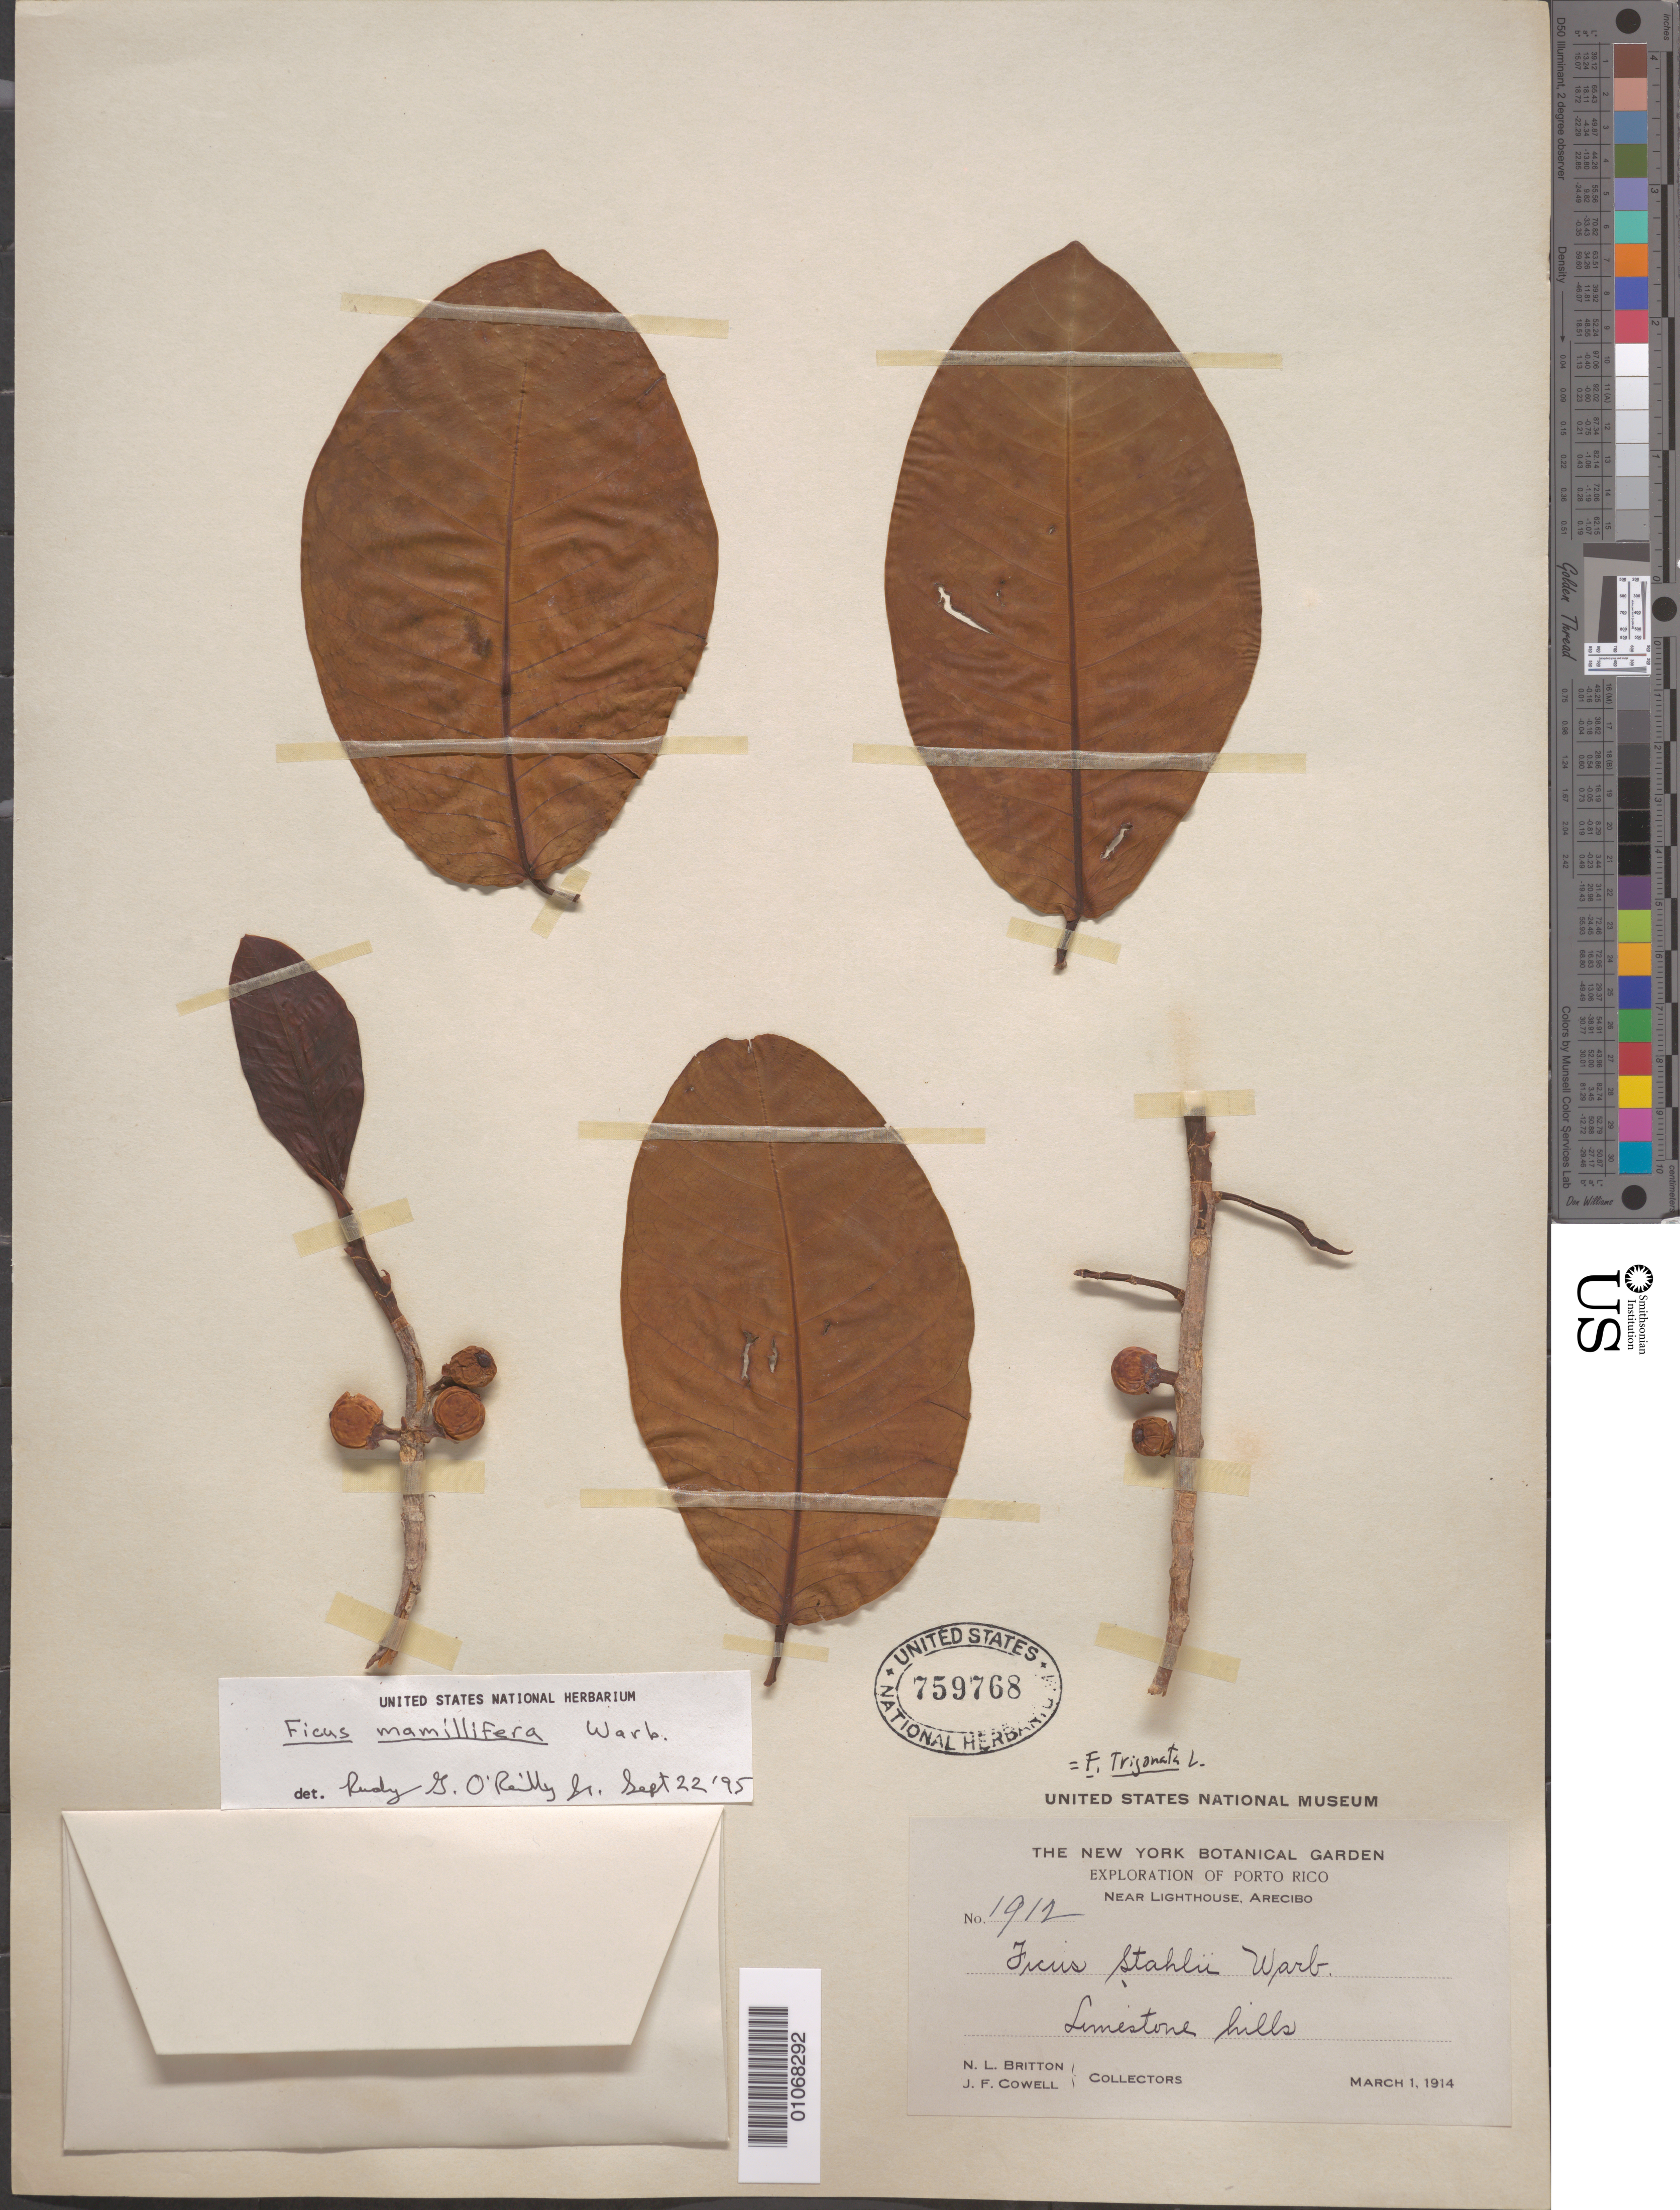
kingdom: Plantae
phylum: Tracheophyta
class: Magnoliopsida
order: Rosales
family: Moraceae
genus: Ficus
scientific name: Ficus mamillifera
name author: Warb.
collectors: N. Britton & J. F. Cowell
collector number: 1912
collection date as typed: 01 Mar 1914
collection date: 1914-03-01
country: Puerto Rico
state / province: Arecibo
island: Puerto Rico I.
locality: Near light house.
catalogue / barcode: US 759768